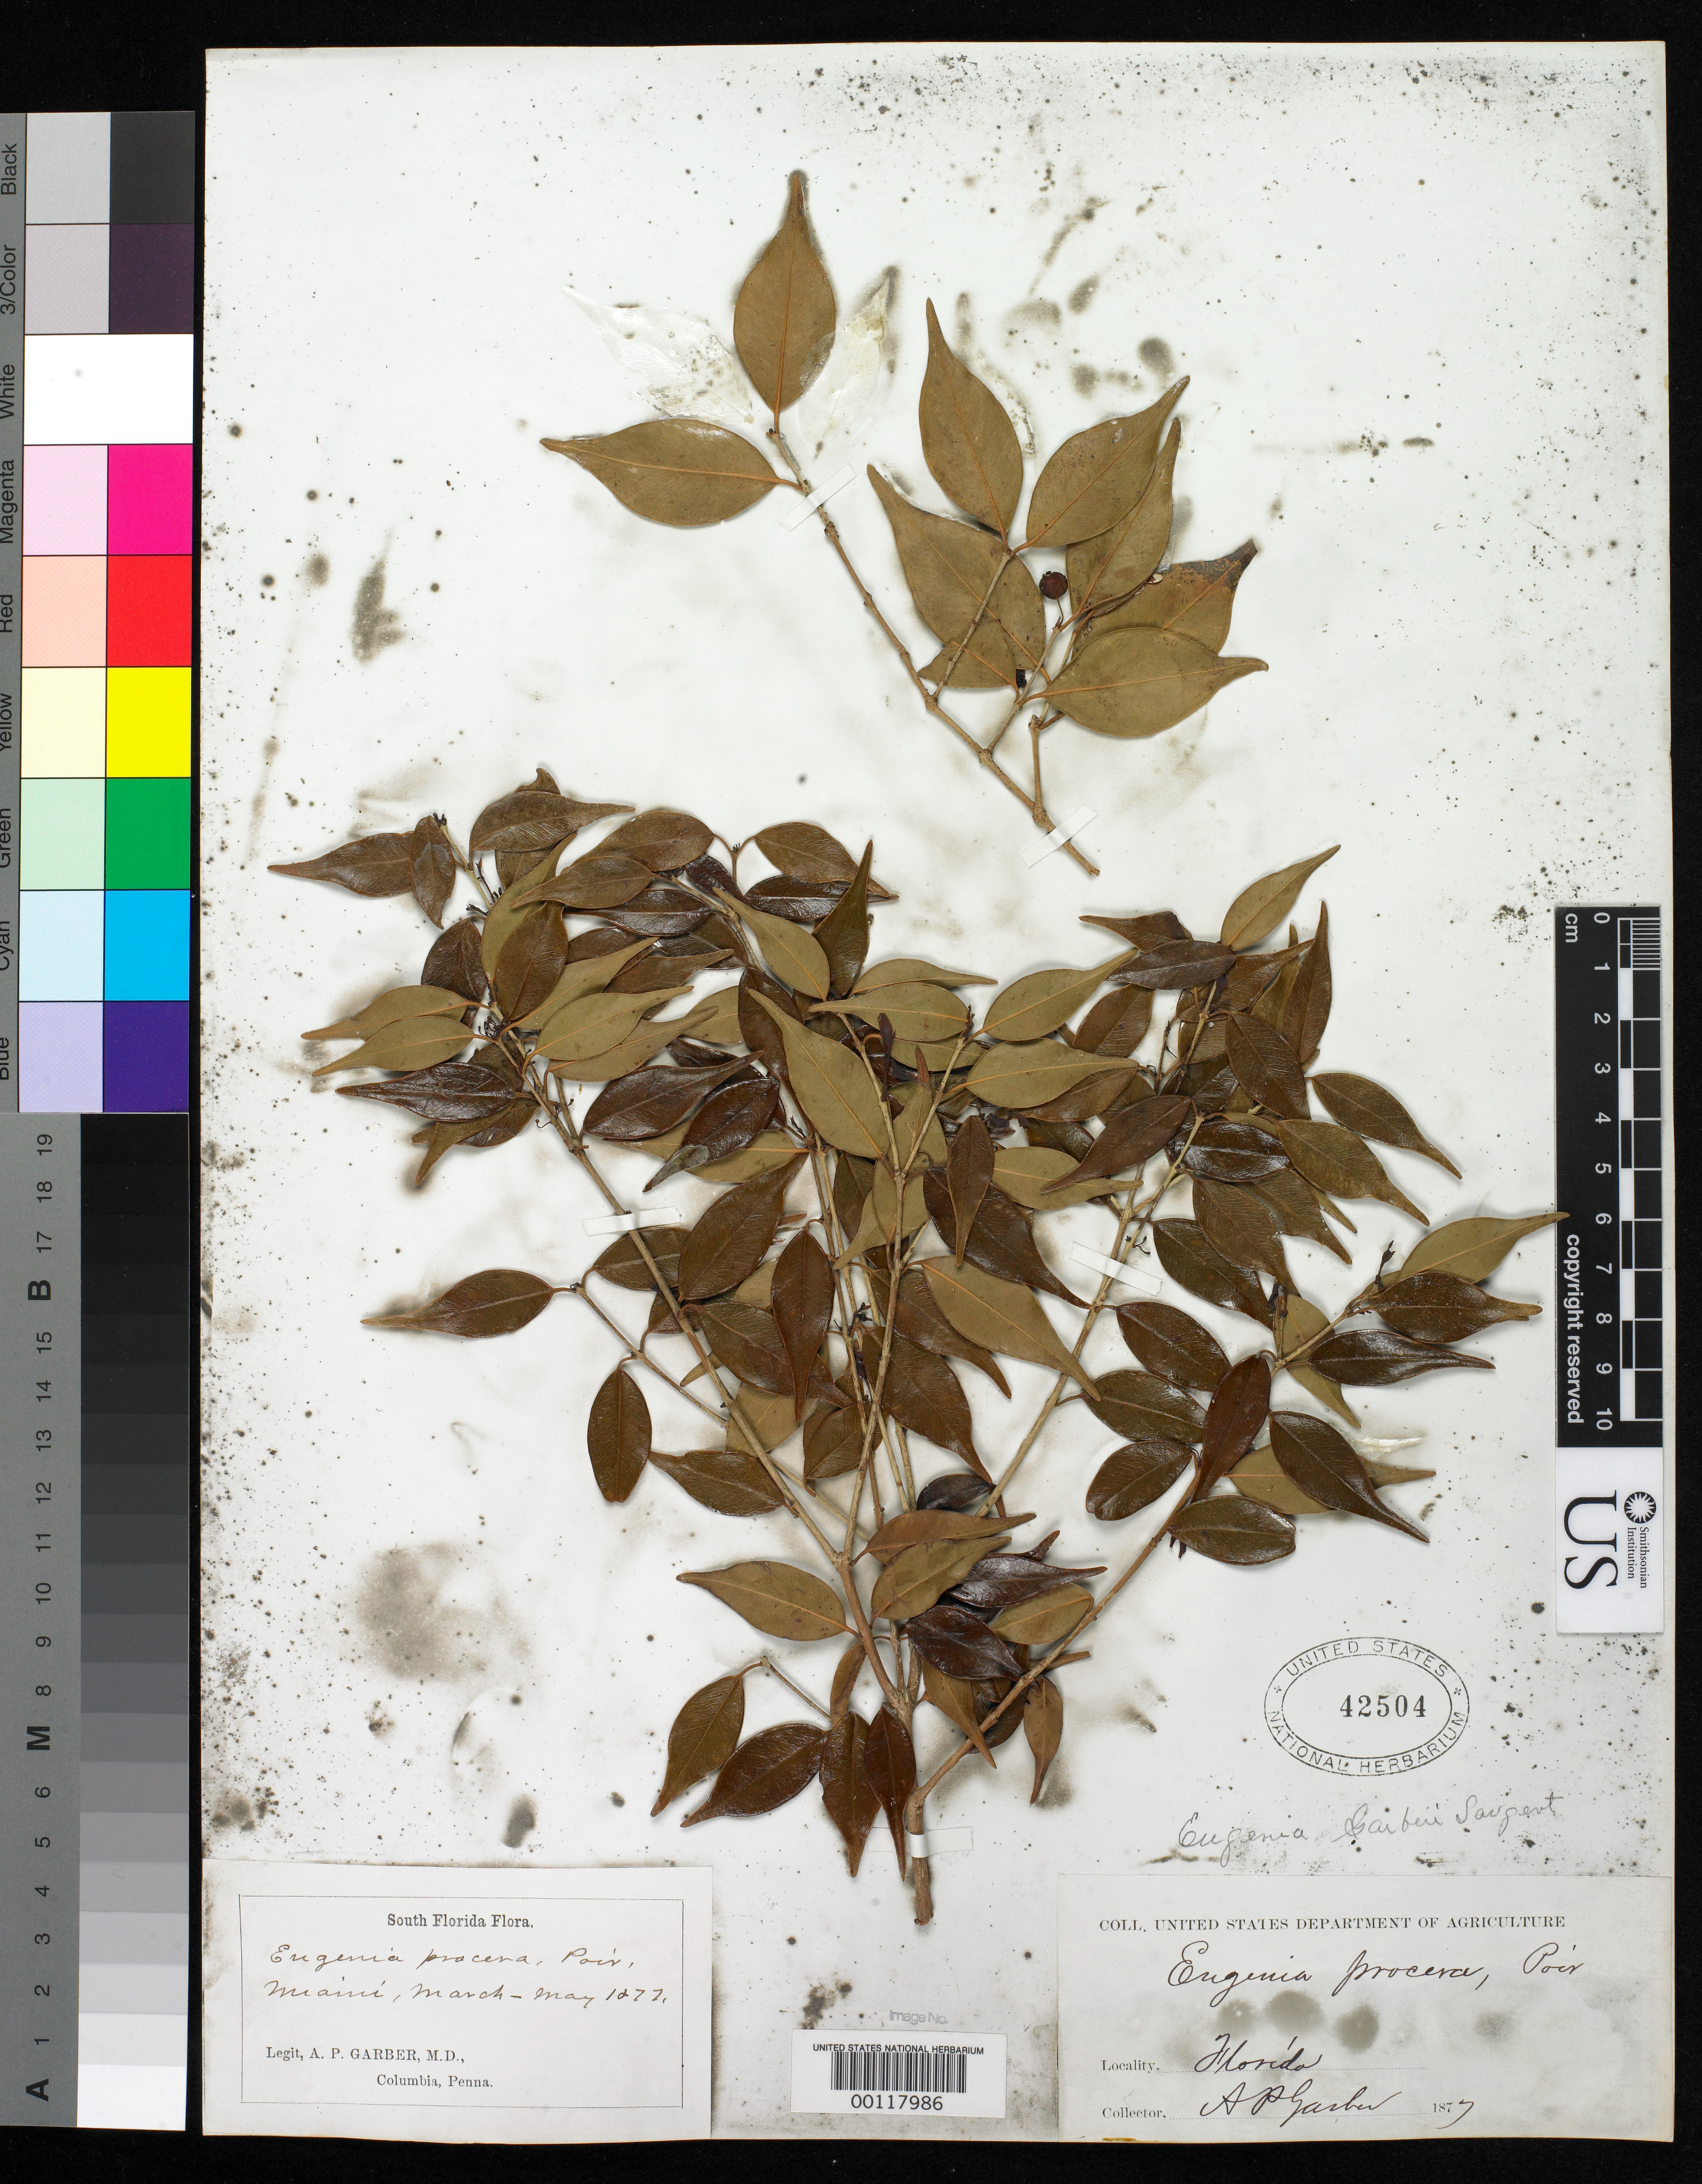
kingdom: Plantae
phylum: Tracheophyta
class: Magnoliopsida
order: Myrtales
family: Myrtaceae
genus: Eugenia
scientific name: Eugenia garberi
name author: Sarg.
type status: Type Collection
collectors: A. P. Garber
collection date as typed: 1877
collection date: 1877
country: United States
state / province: Florida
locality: East of mouth of Miami River.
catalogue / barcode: US 42504